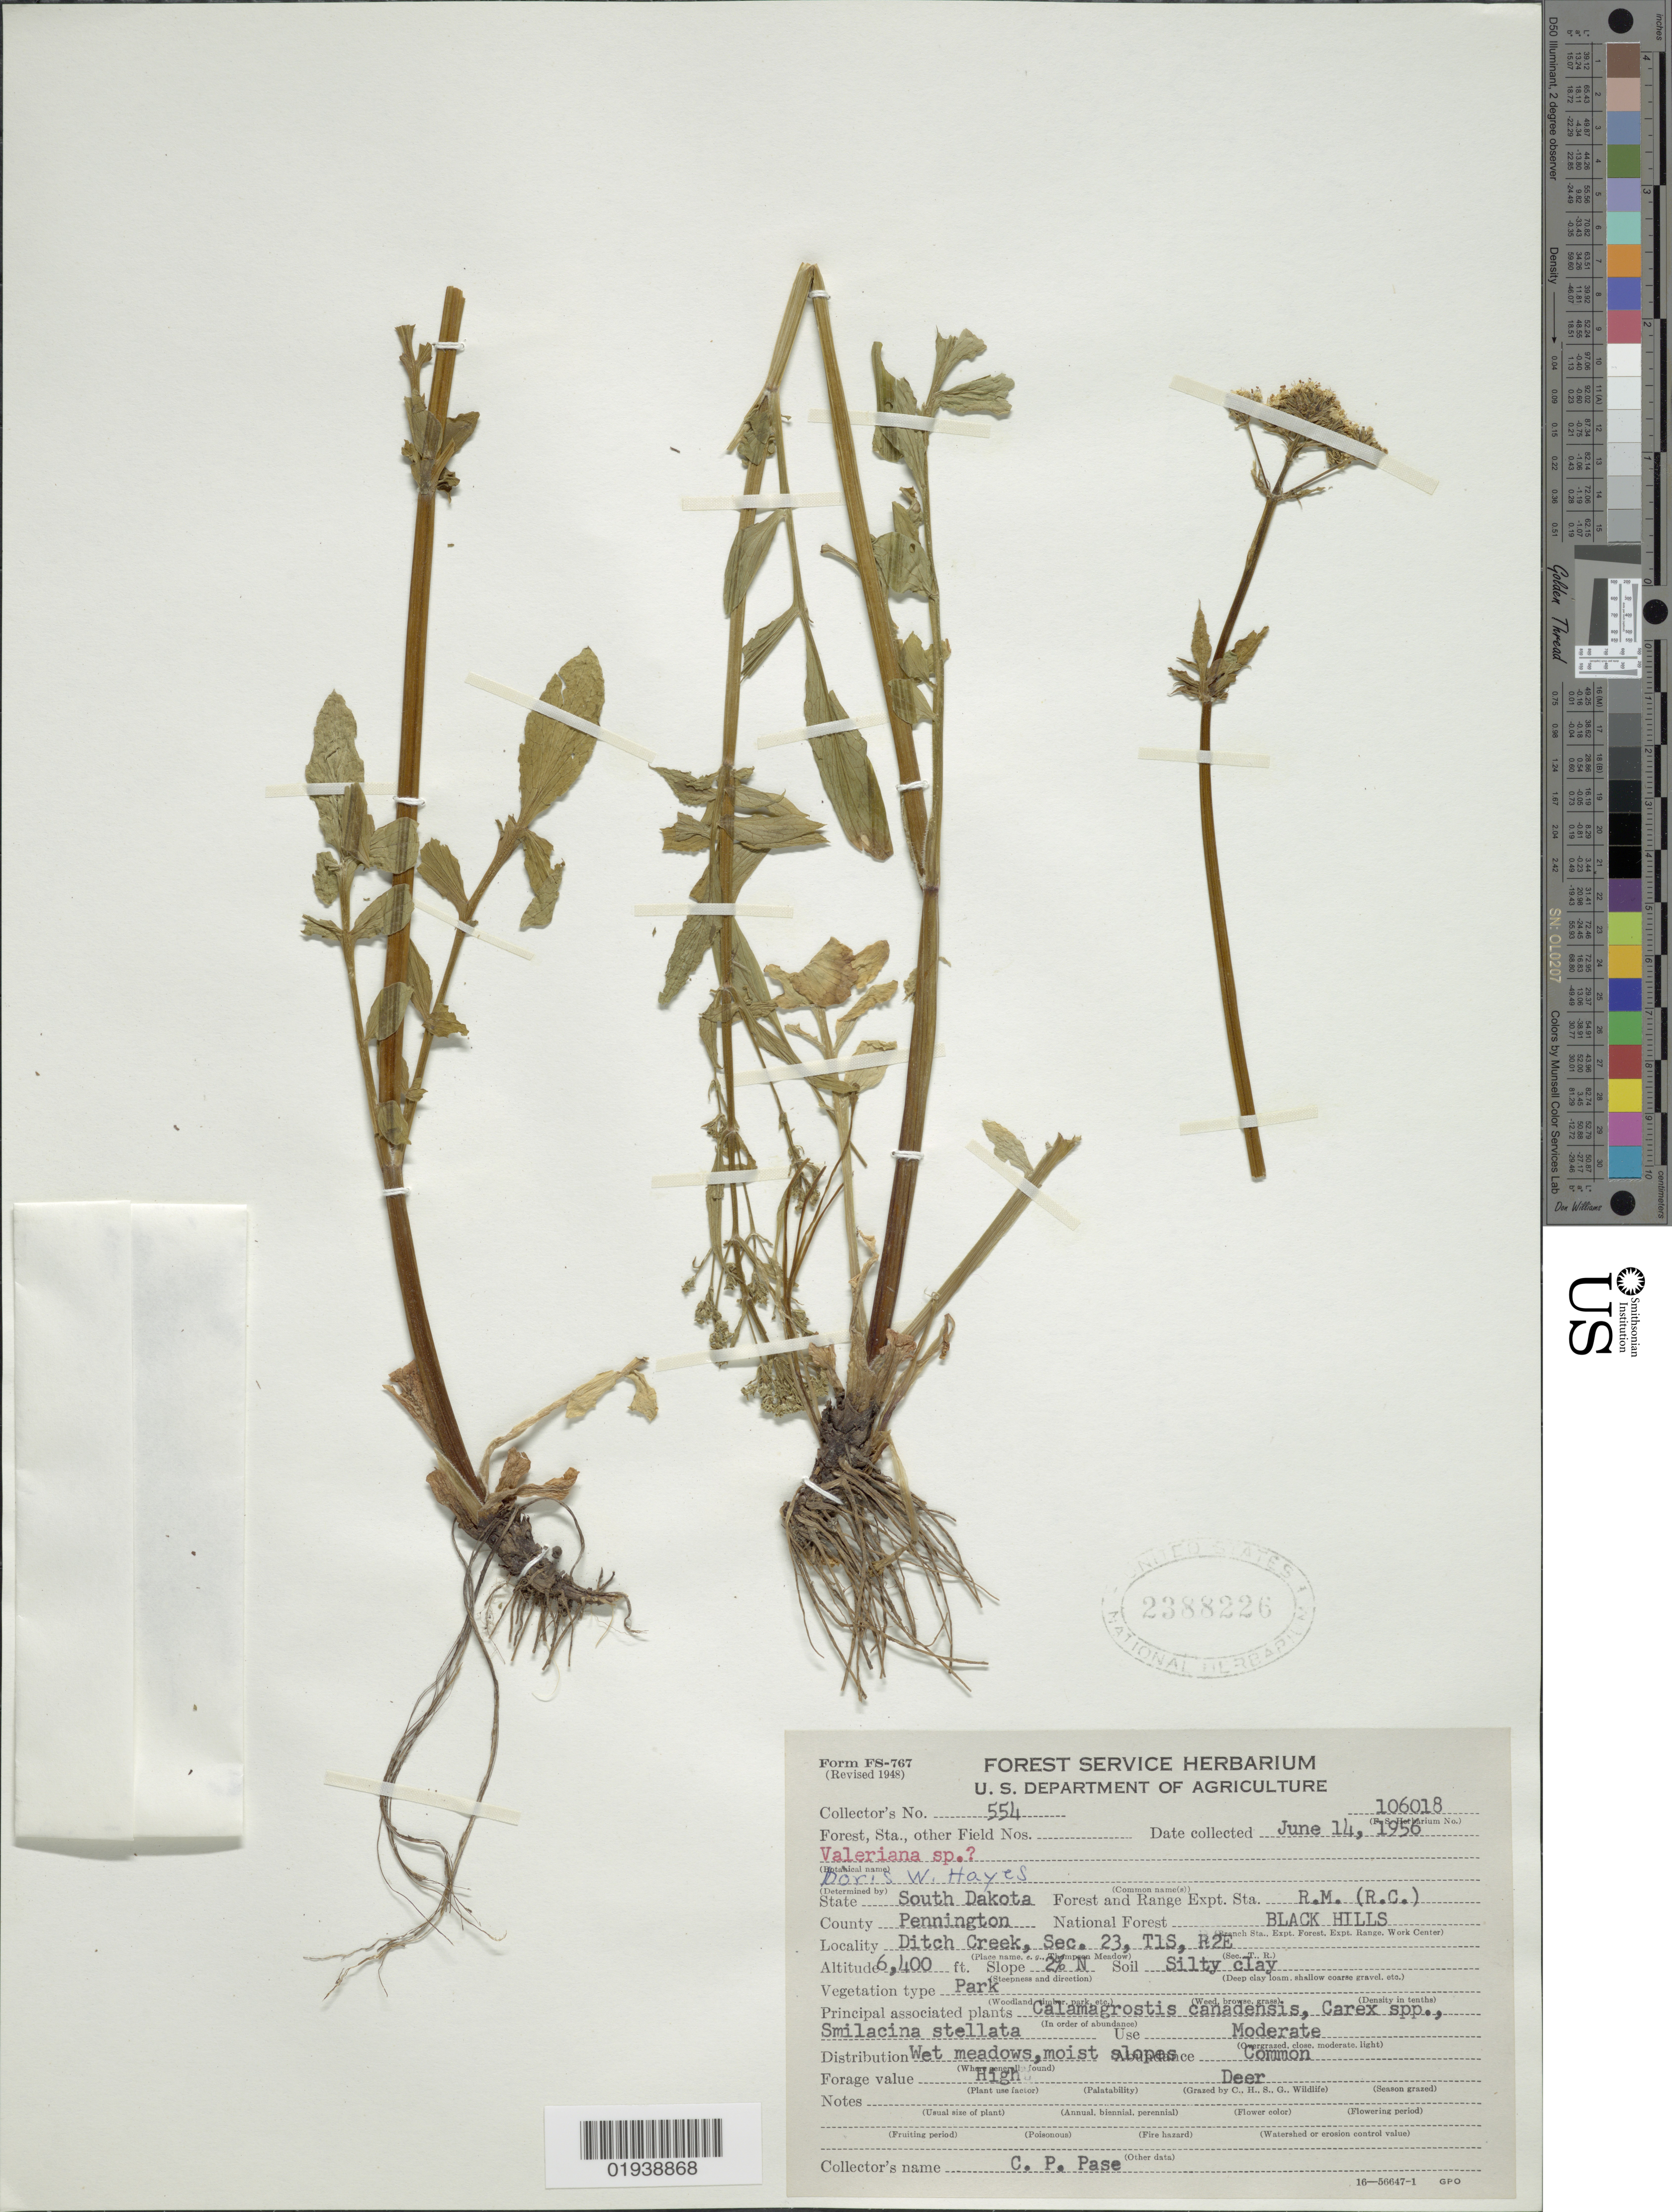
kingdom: Plantae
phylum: Tracheophyta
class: Magnoliopsida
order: Dipsacales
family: Caprifoliaceae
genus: Valeriana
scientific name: Valeriana sp.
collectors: C. P. Pase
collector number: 554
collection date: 1956-06-14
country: United States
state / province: South Dakota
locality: Forest and Range Expt. Sta. R.M. (R.C.), County Pennington, National Forest Black Hills, Ditch Creek, Sec. 23, T1S, R2E.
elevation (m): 1951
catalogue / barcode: US 2388226